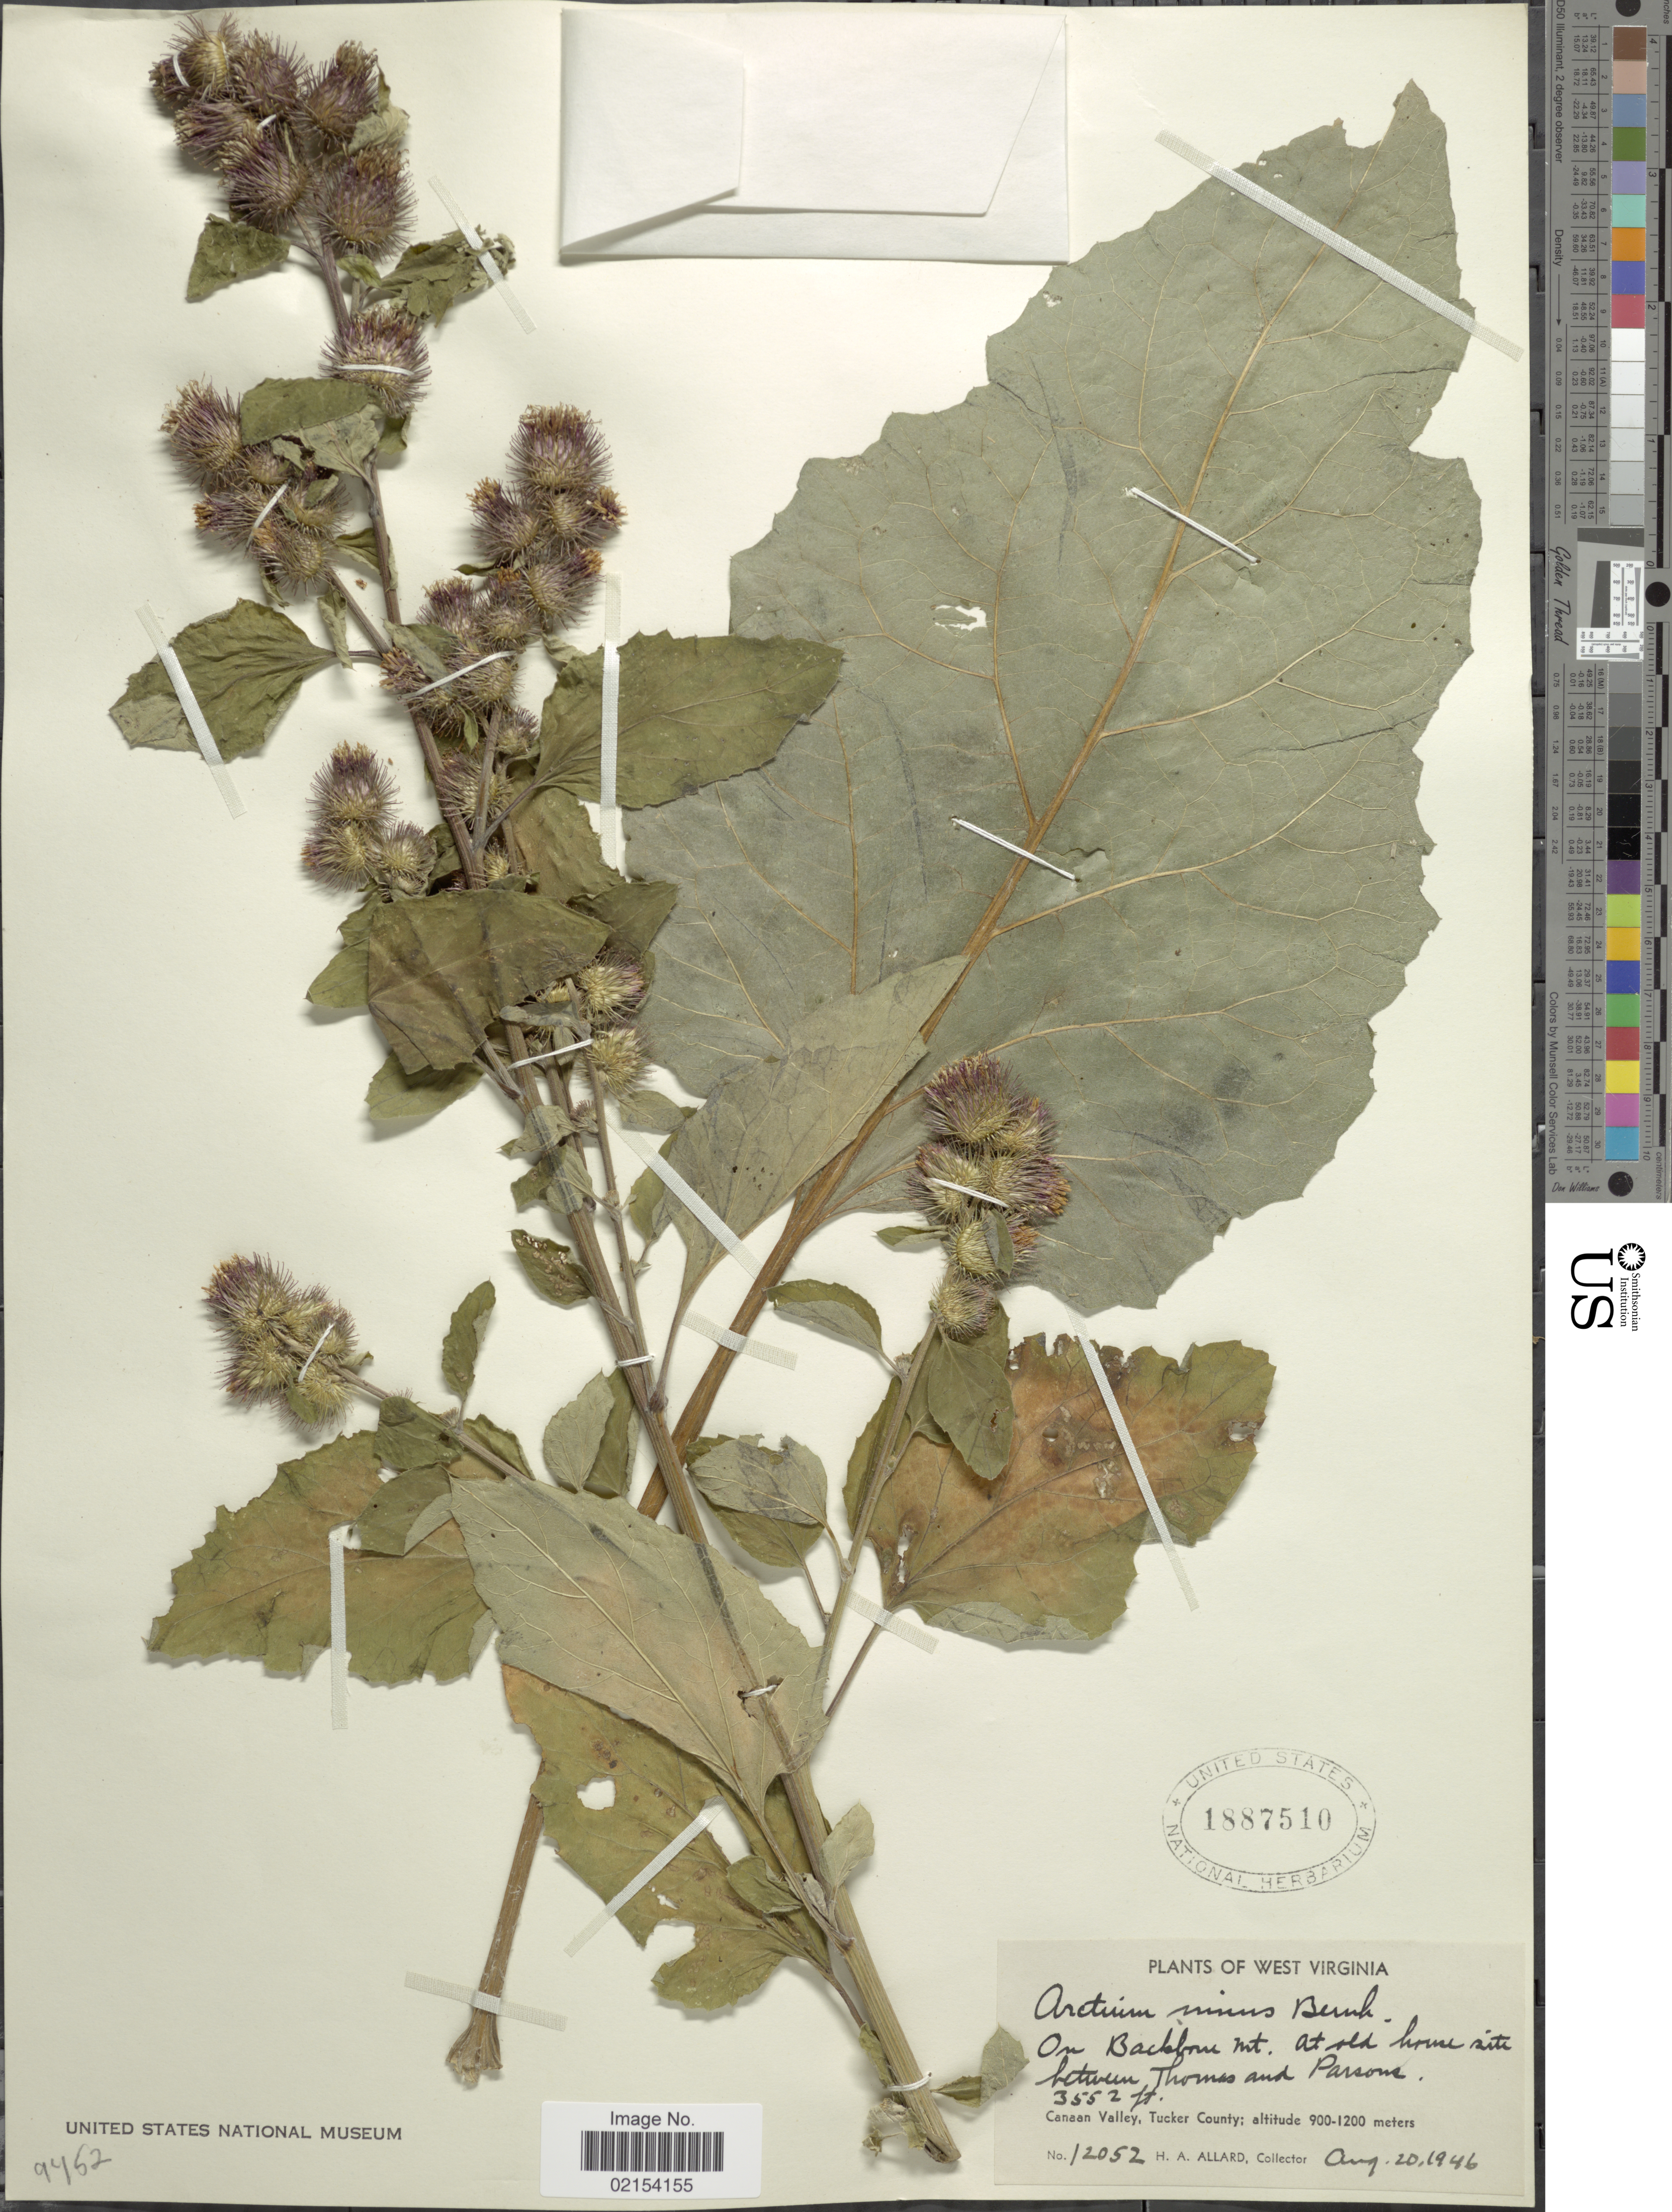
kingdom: Plantae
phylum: Tracheophyta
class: Magnoliopsida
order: Asterales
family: Asteraceae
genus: Arctium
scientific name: Arctium minus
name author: (Hill) Bernh.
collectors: H. A. Allard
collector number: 12052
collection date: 1946-08-20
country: United States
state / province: West Virginia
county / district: Tucker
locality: Canaan Valley, Tucker County. At old home site between Thomas and Parsons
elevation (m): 1083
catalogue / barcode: US 1887510